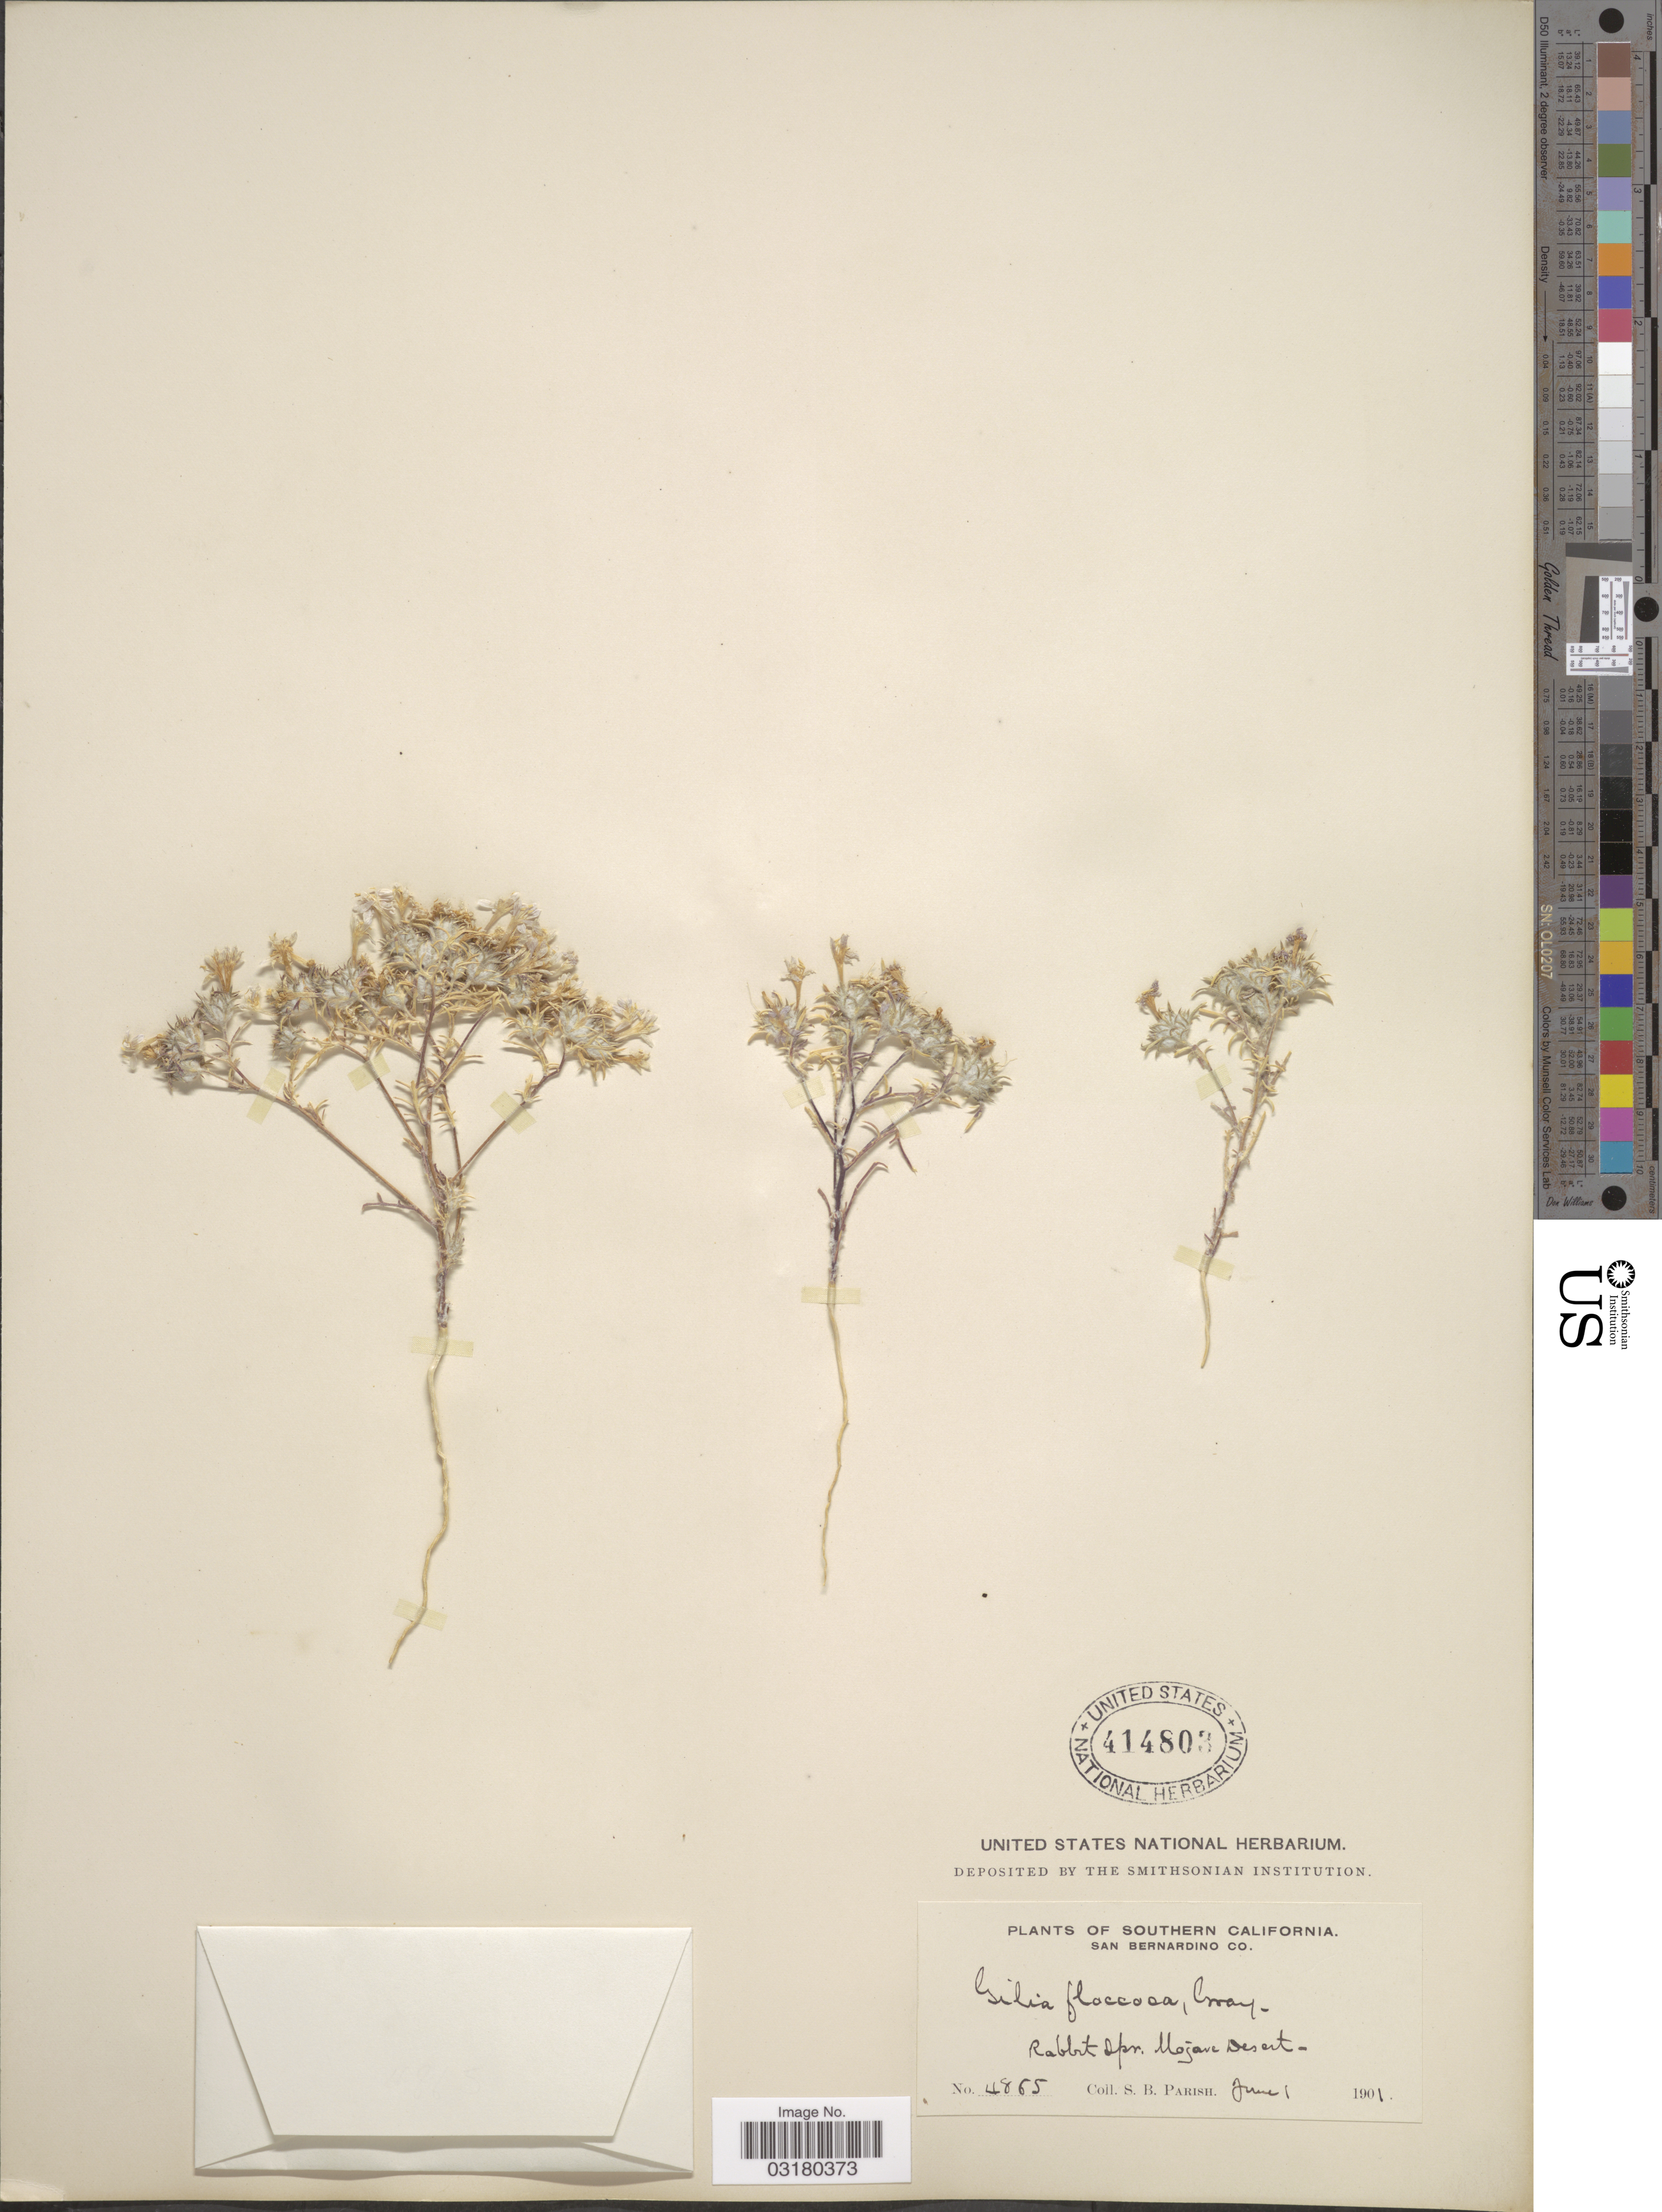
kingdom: Plantae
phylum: Tracheophyta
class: Magnoliopsida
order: Ericales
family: Polemoniaceae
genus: Eriastrum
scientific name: Eriastrum eremicum subsp. eremicum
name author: (Jeps.) H. Mason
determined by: De Groot, Sarah J.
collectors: S. B. Parish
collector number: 4865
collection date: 1901-06-01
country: United States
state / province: California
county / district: San Bernardino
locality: Southern California. San Bernardino Co. Rabbit Spr. Mojave Desert.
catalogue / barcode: US 414803